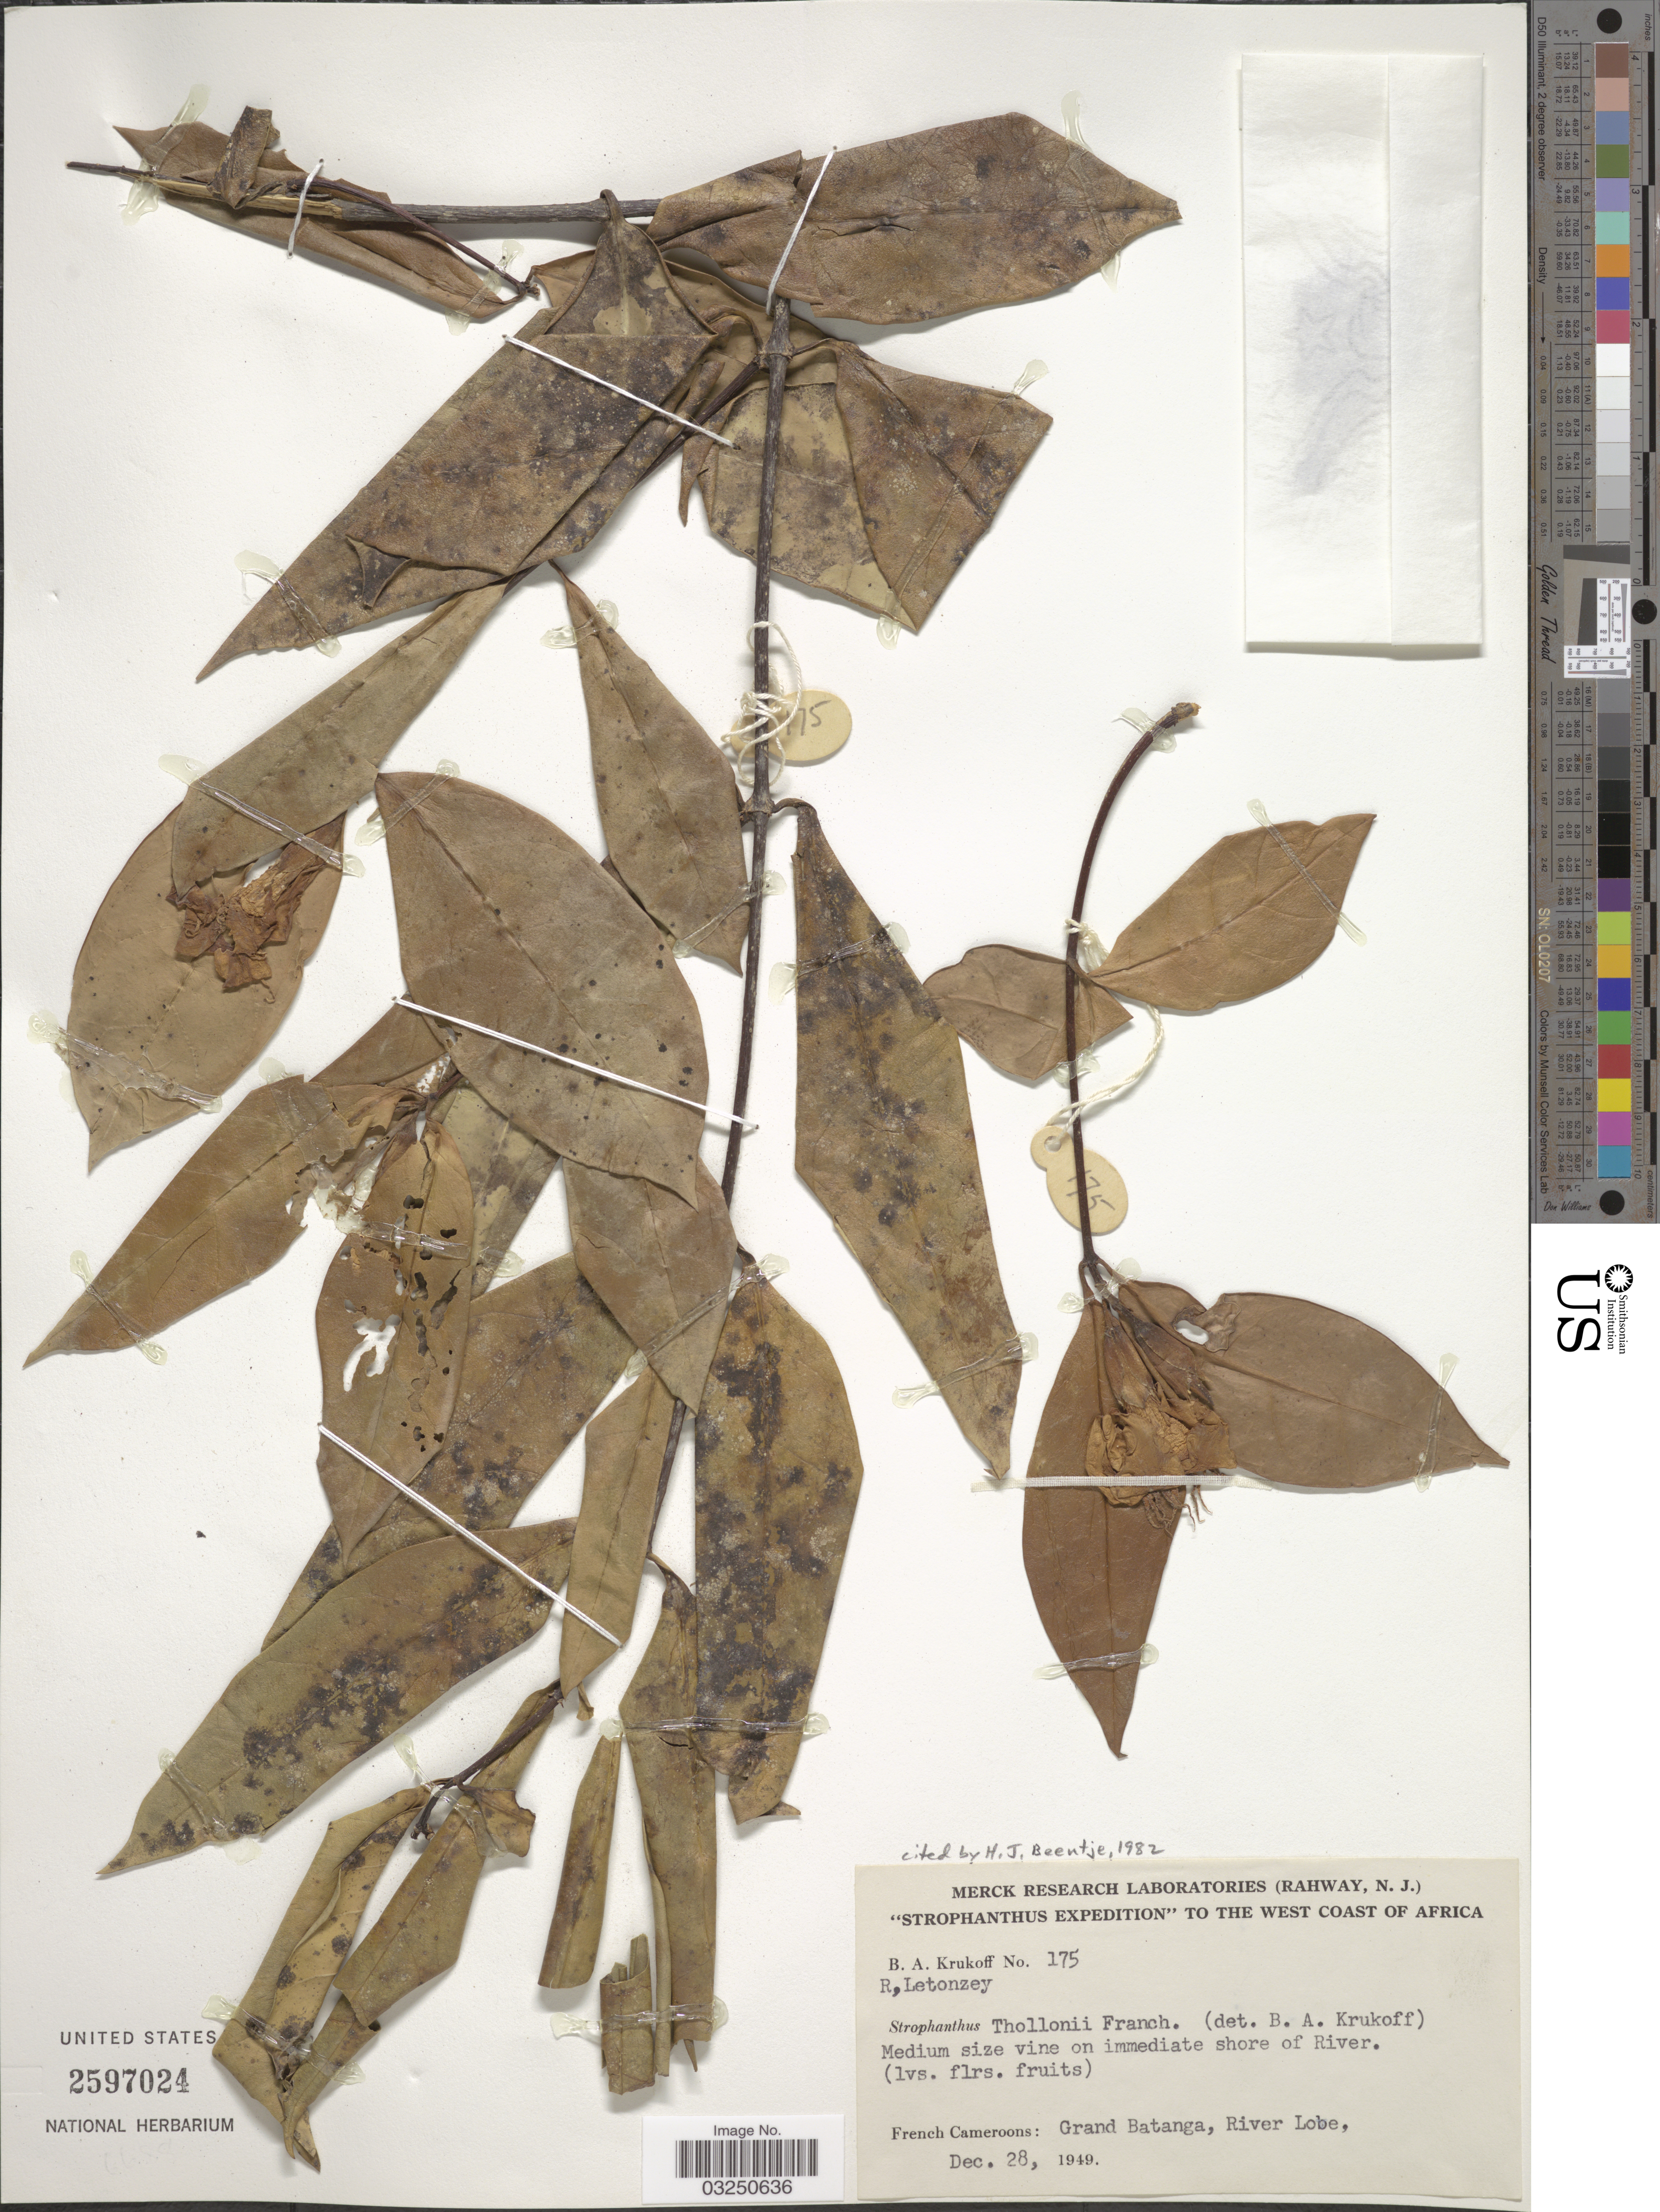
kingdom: Plantae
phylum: Tracheophyta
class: Magnoliopsida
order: Gentianales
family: Apocynaceae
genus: Strophanthus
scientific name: Strophanthus thollonii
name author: Franch.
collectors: B. A. Krukoff & R. Letonzey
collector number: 175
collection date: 1949-12-28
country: Cameroon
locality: The West Coast of Africa. French Cameroons: Grand Batanga, River Lobe.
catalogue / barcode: US 2597024